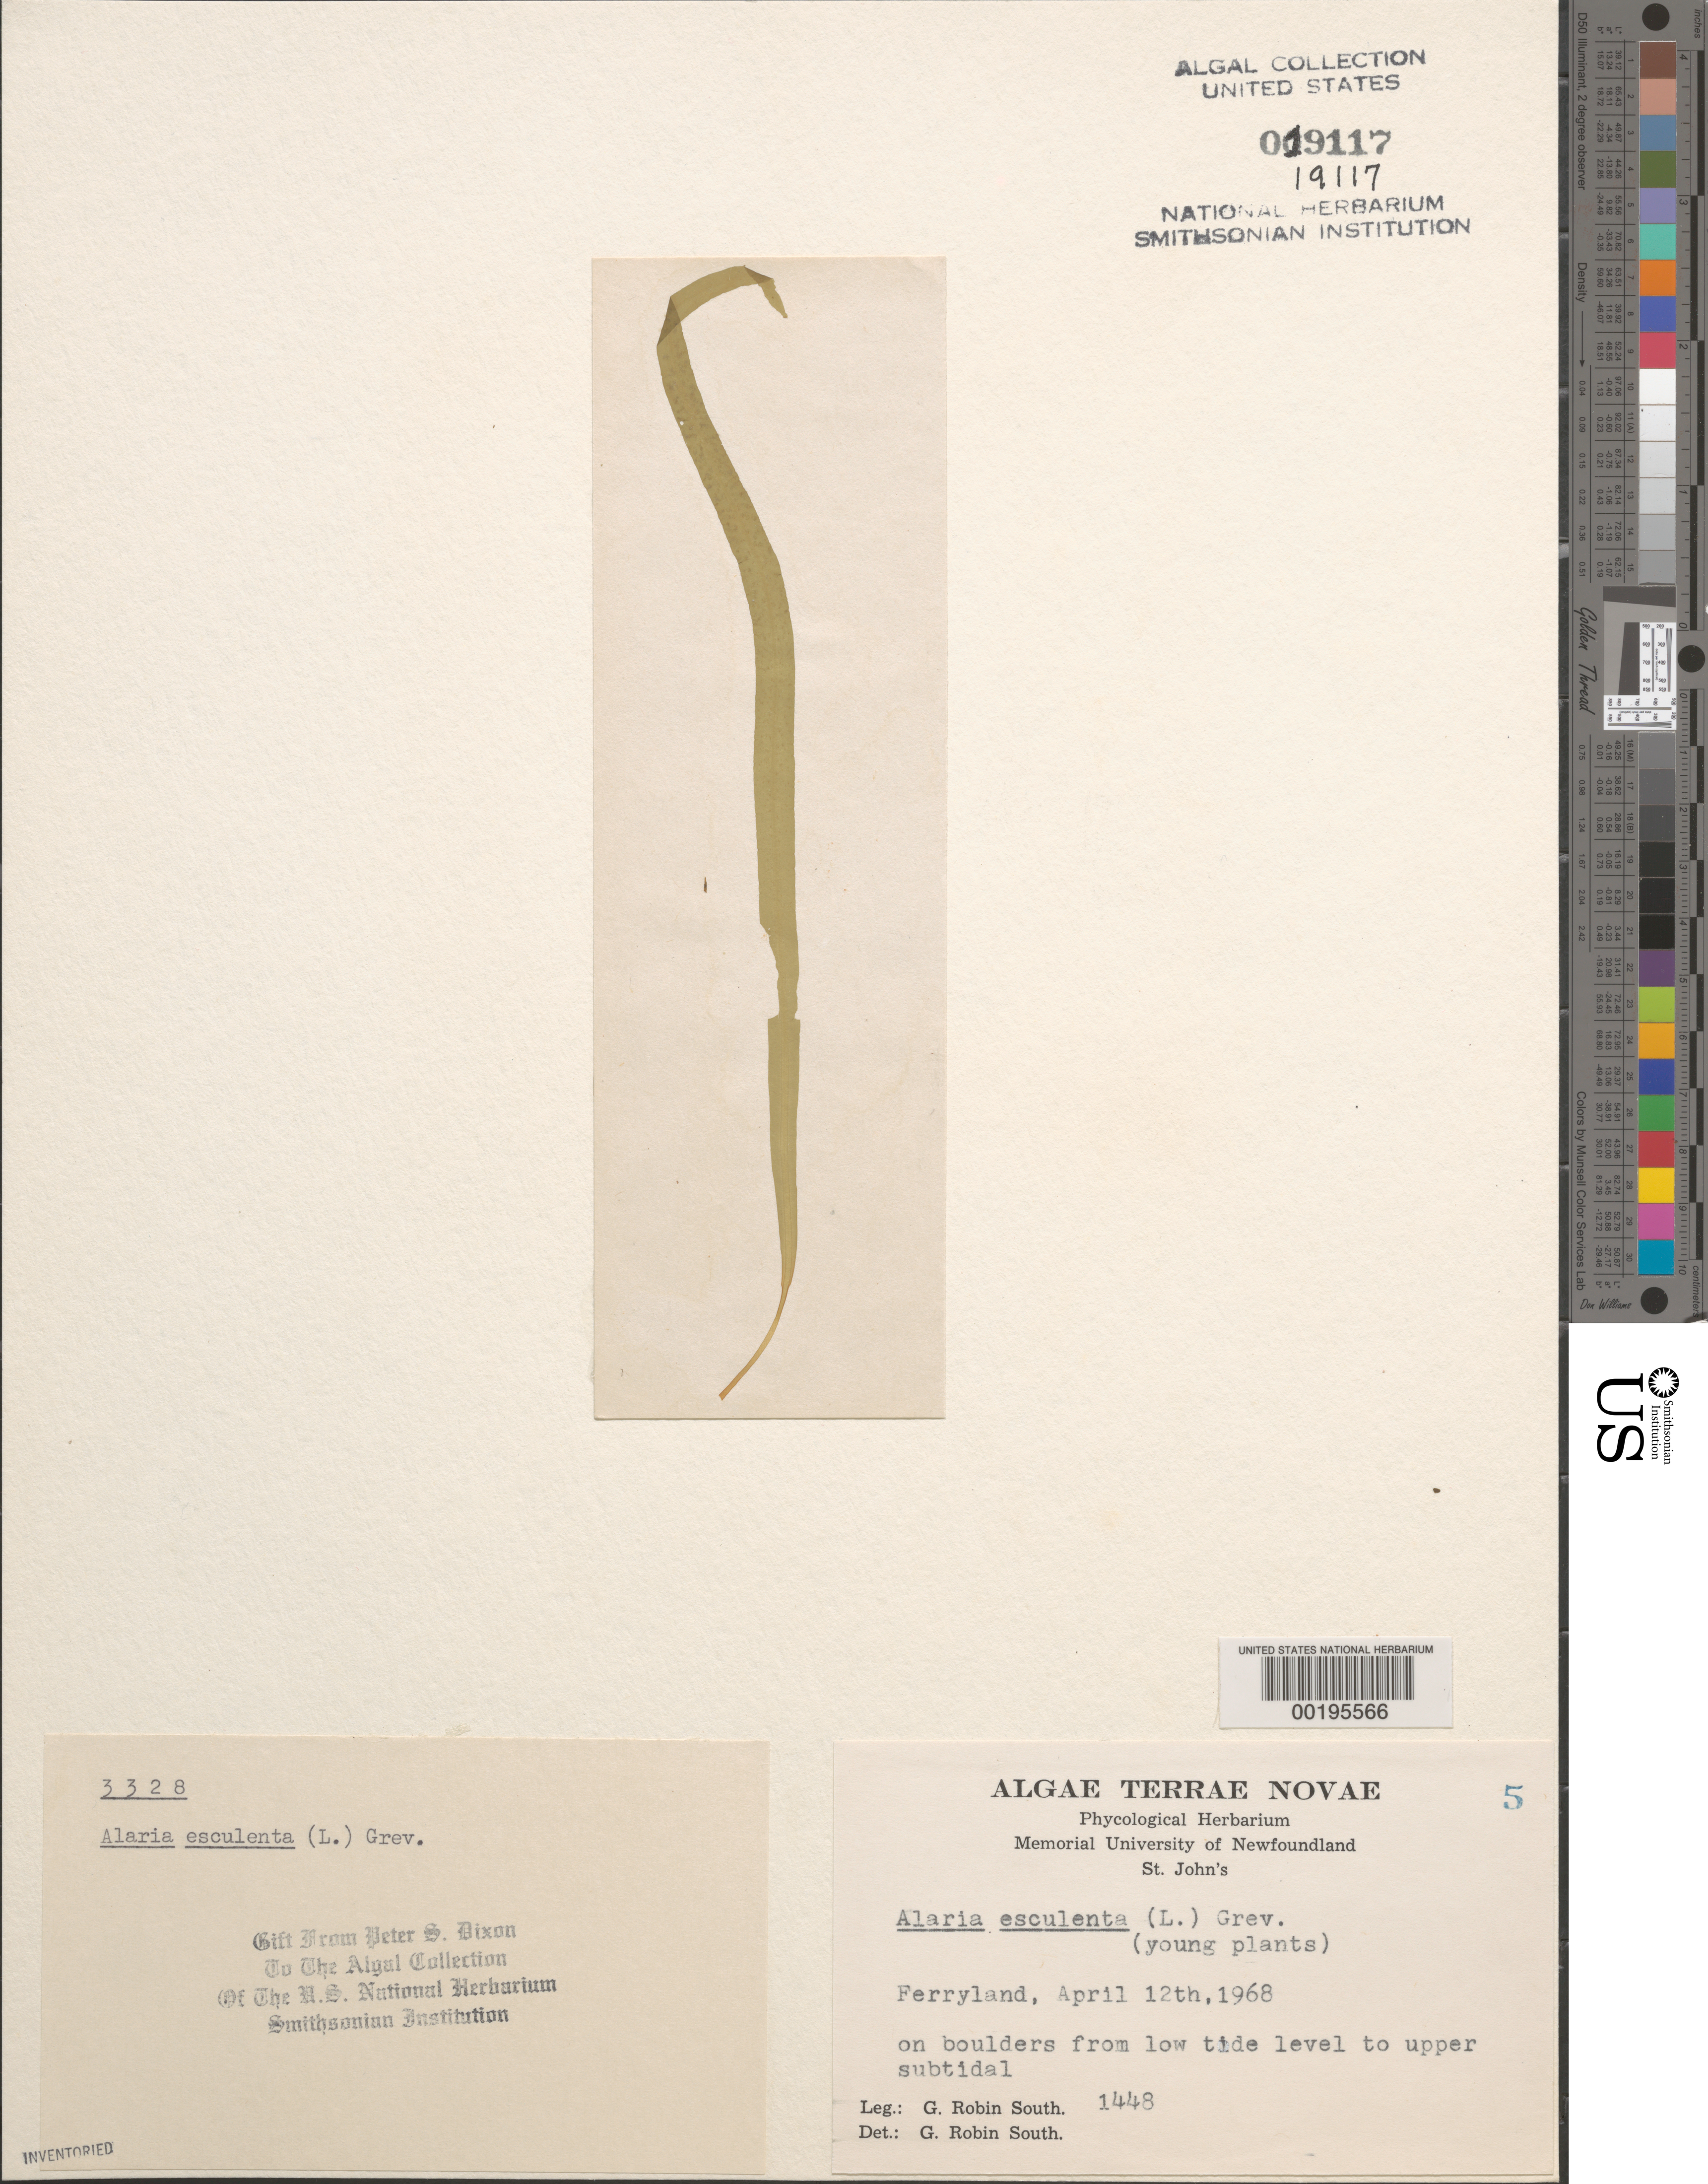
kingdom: Chromista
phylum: Ochrophyta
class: Phaeophyceae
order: Laminariales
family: Alariaceae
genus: Alaria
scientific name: Alaria esculenta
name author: (L.) Greville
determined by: South, G. R.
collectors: G. R. South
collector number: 1448 & PSD 3328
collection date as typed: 12 Apr 1968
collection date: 1968-04-12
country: Canada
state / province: Newfoundland and Labrador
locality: Ferryland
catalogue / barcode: US 19117